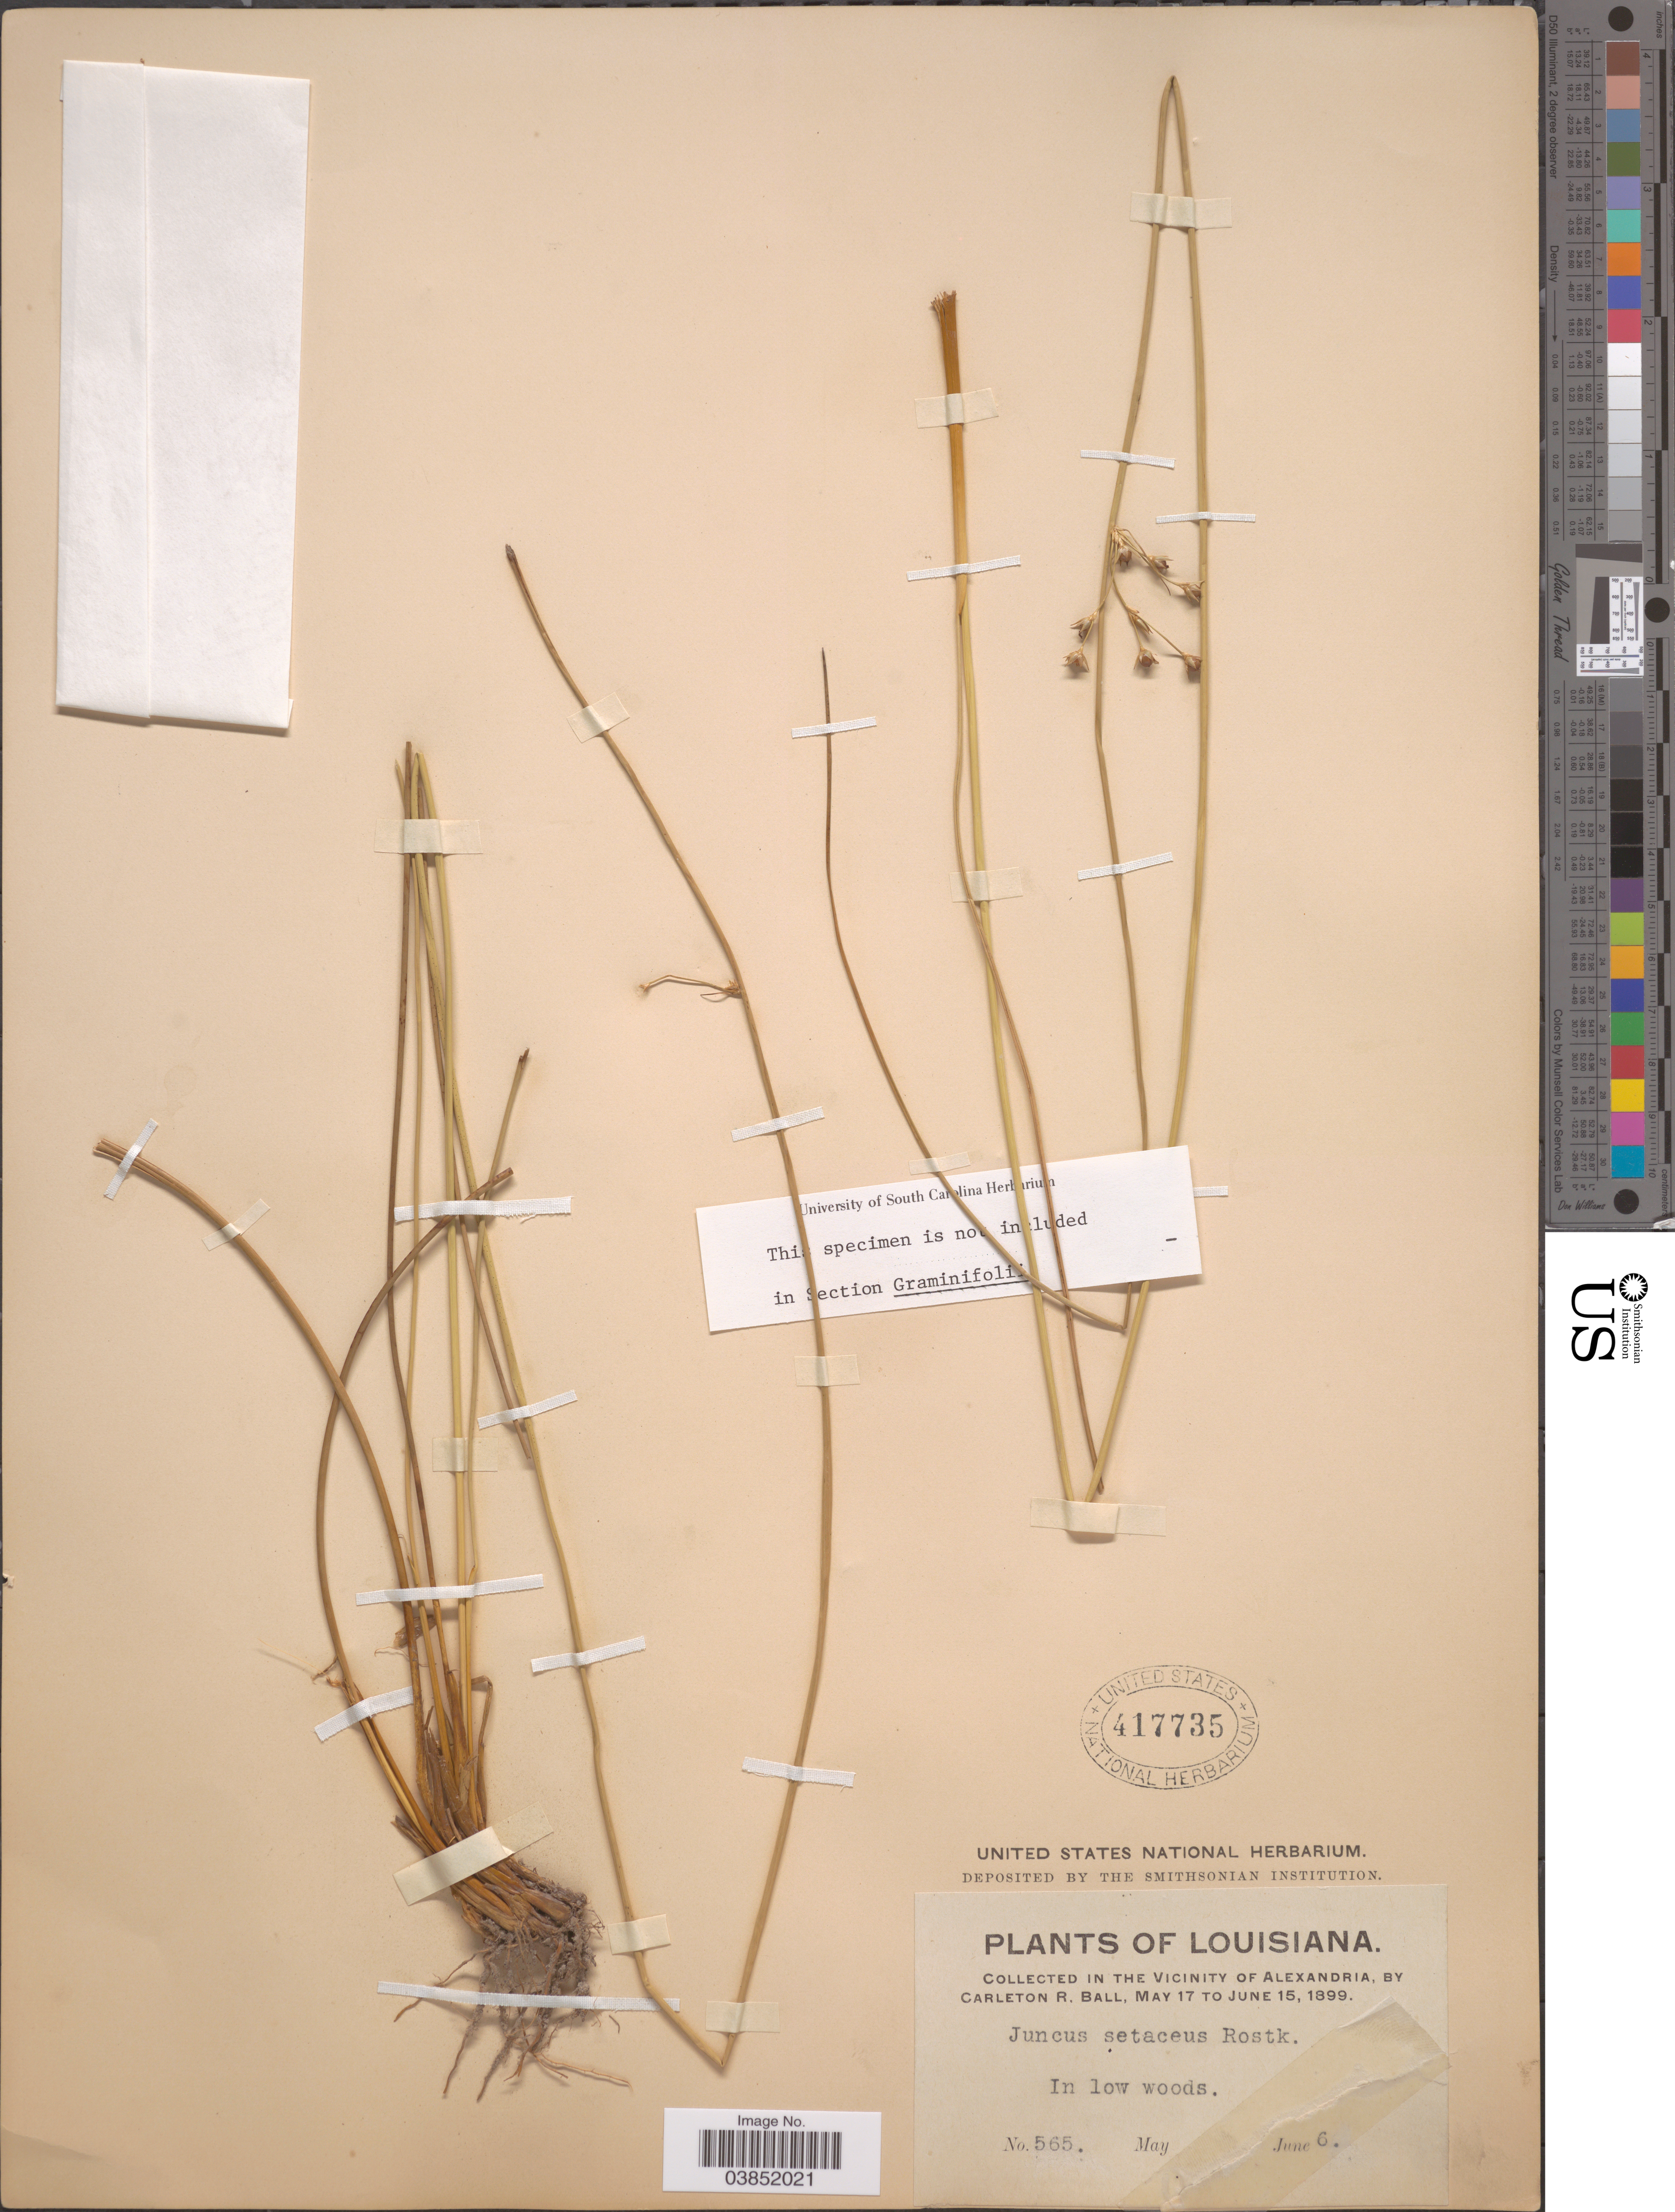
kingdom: Plantae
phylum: Tracheophyta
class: Liliopsida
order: Poales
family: Juncaceae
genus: Juncus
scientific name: Juncus coriaceus Mack.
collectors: C. R. Ball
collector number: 565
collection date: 1899-06-06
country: United States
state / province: Louisiana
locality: In the Vicinity of Alexandria.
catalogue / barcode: US 417735